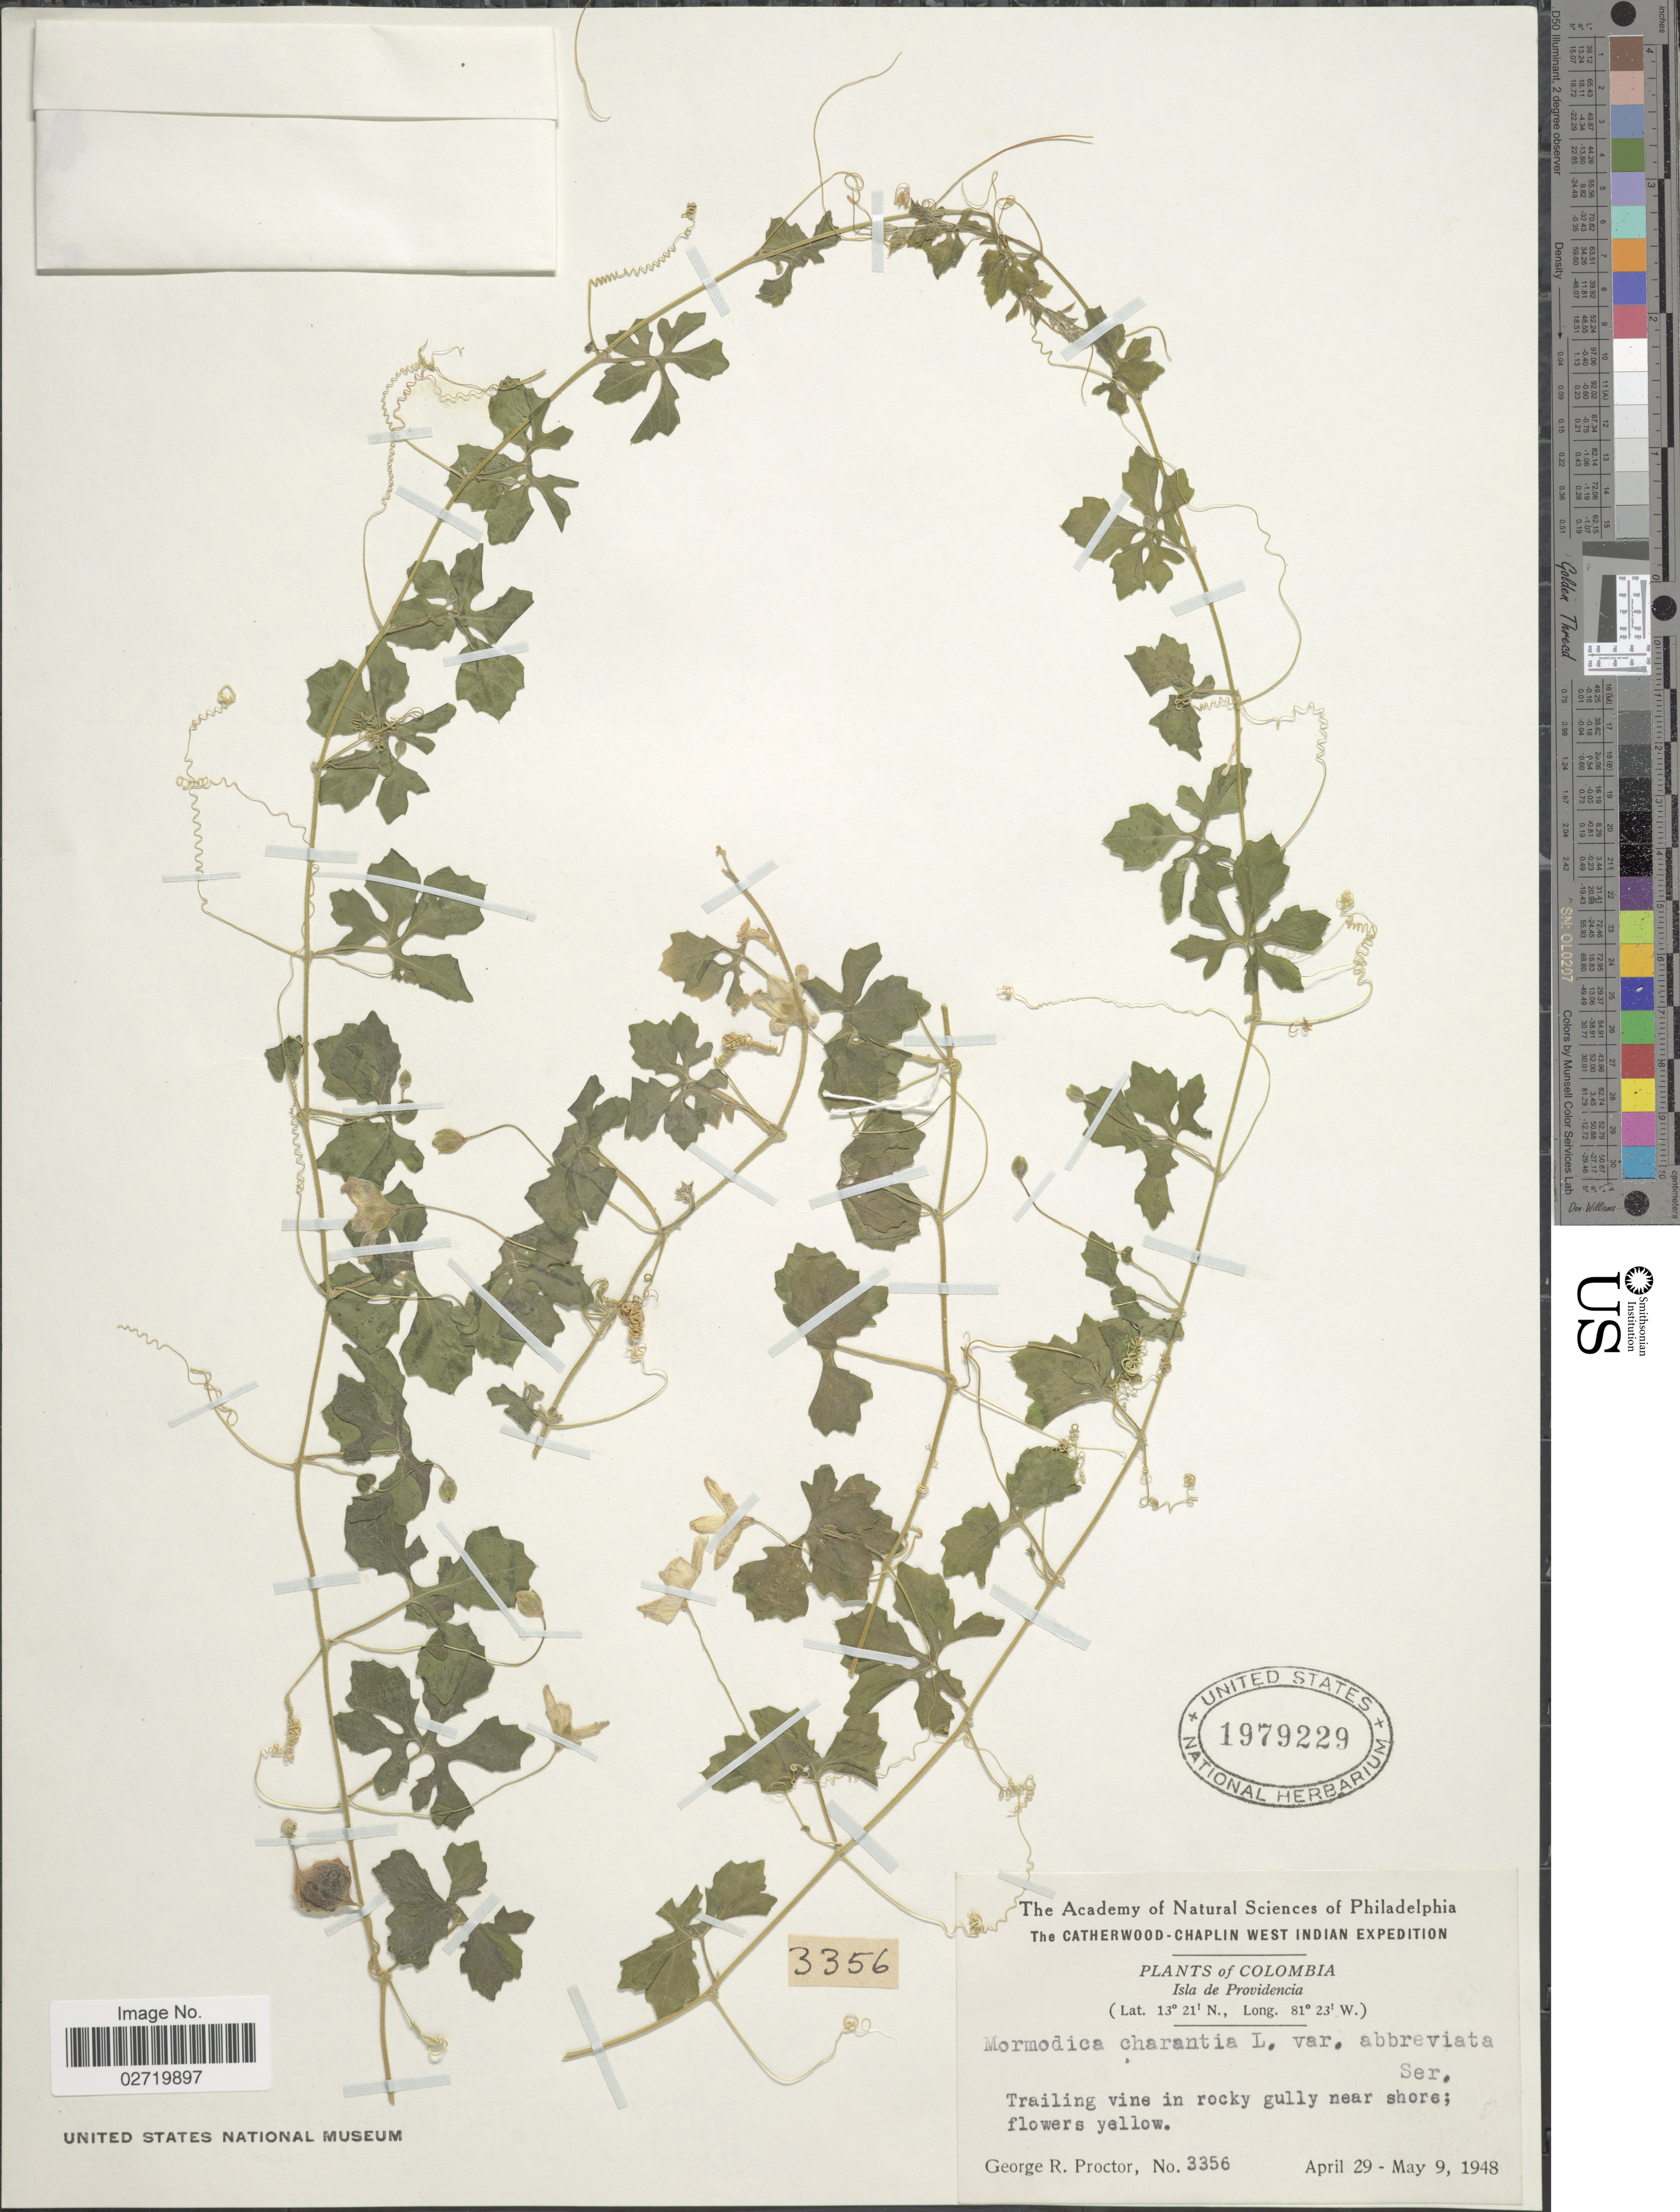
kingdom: Plantae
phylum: Tracheophyta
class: Magnoliopsida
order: Cucurbitales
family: Cucurbitaceae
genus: Momordica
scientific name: Momordica charantia var. abbreviata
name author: (Ser.) Grebenšcikov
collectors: G. Proctor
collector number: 3356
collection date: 1948-04-29/1948-05-09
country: Colombia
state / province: San Andres y Providencia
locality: The Catherwood-Chaplin West Indian [unsure placement] Isla de Providencia, Ser. Trailing vine in rocky gully near shore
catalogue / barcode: US 1979229